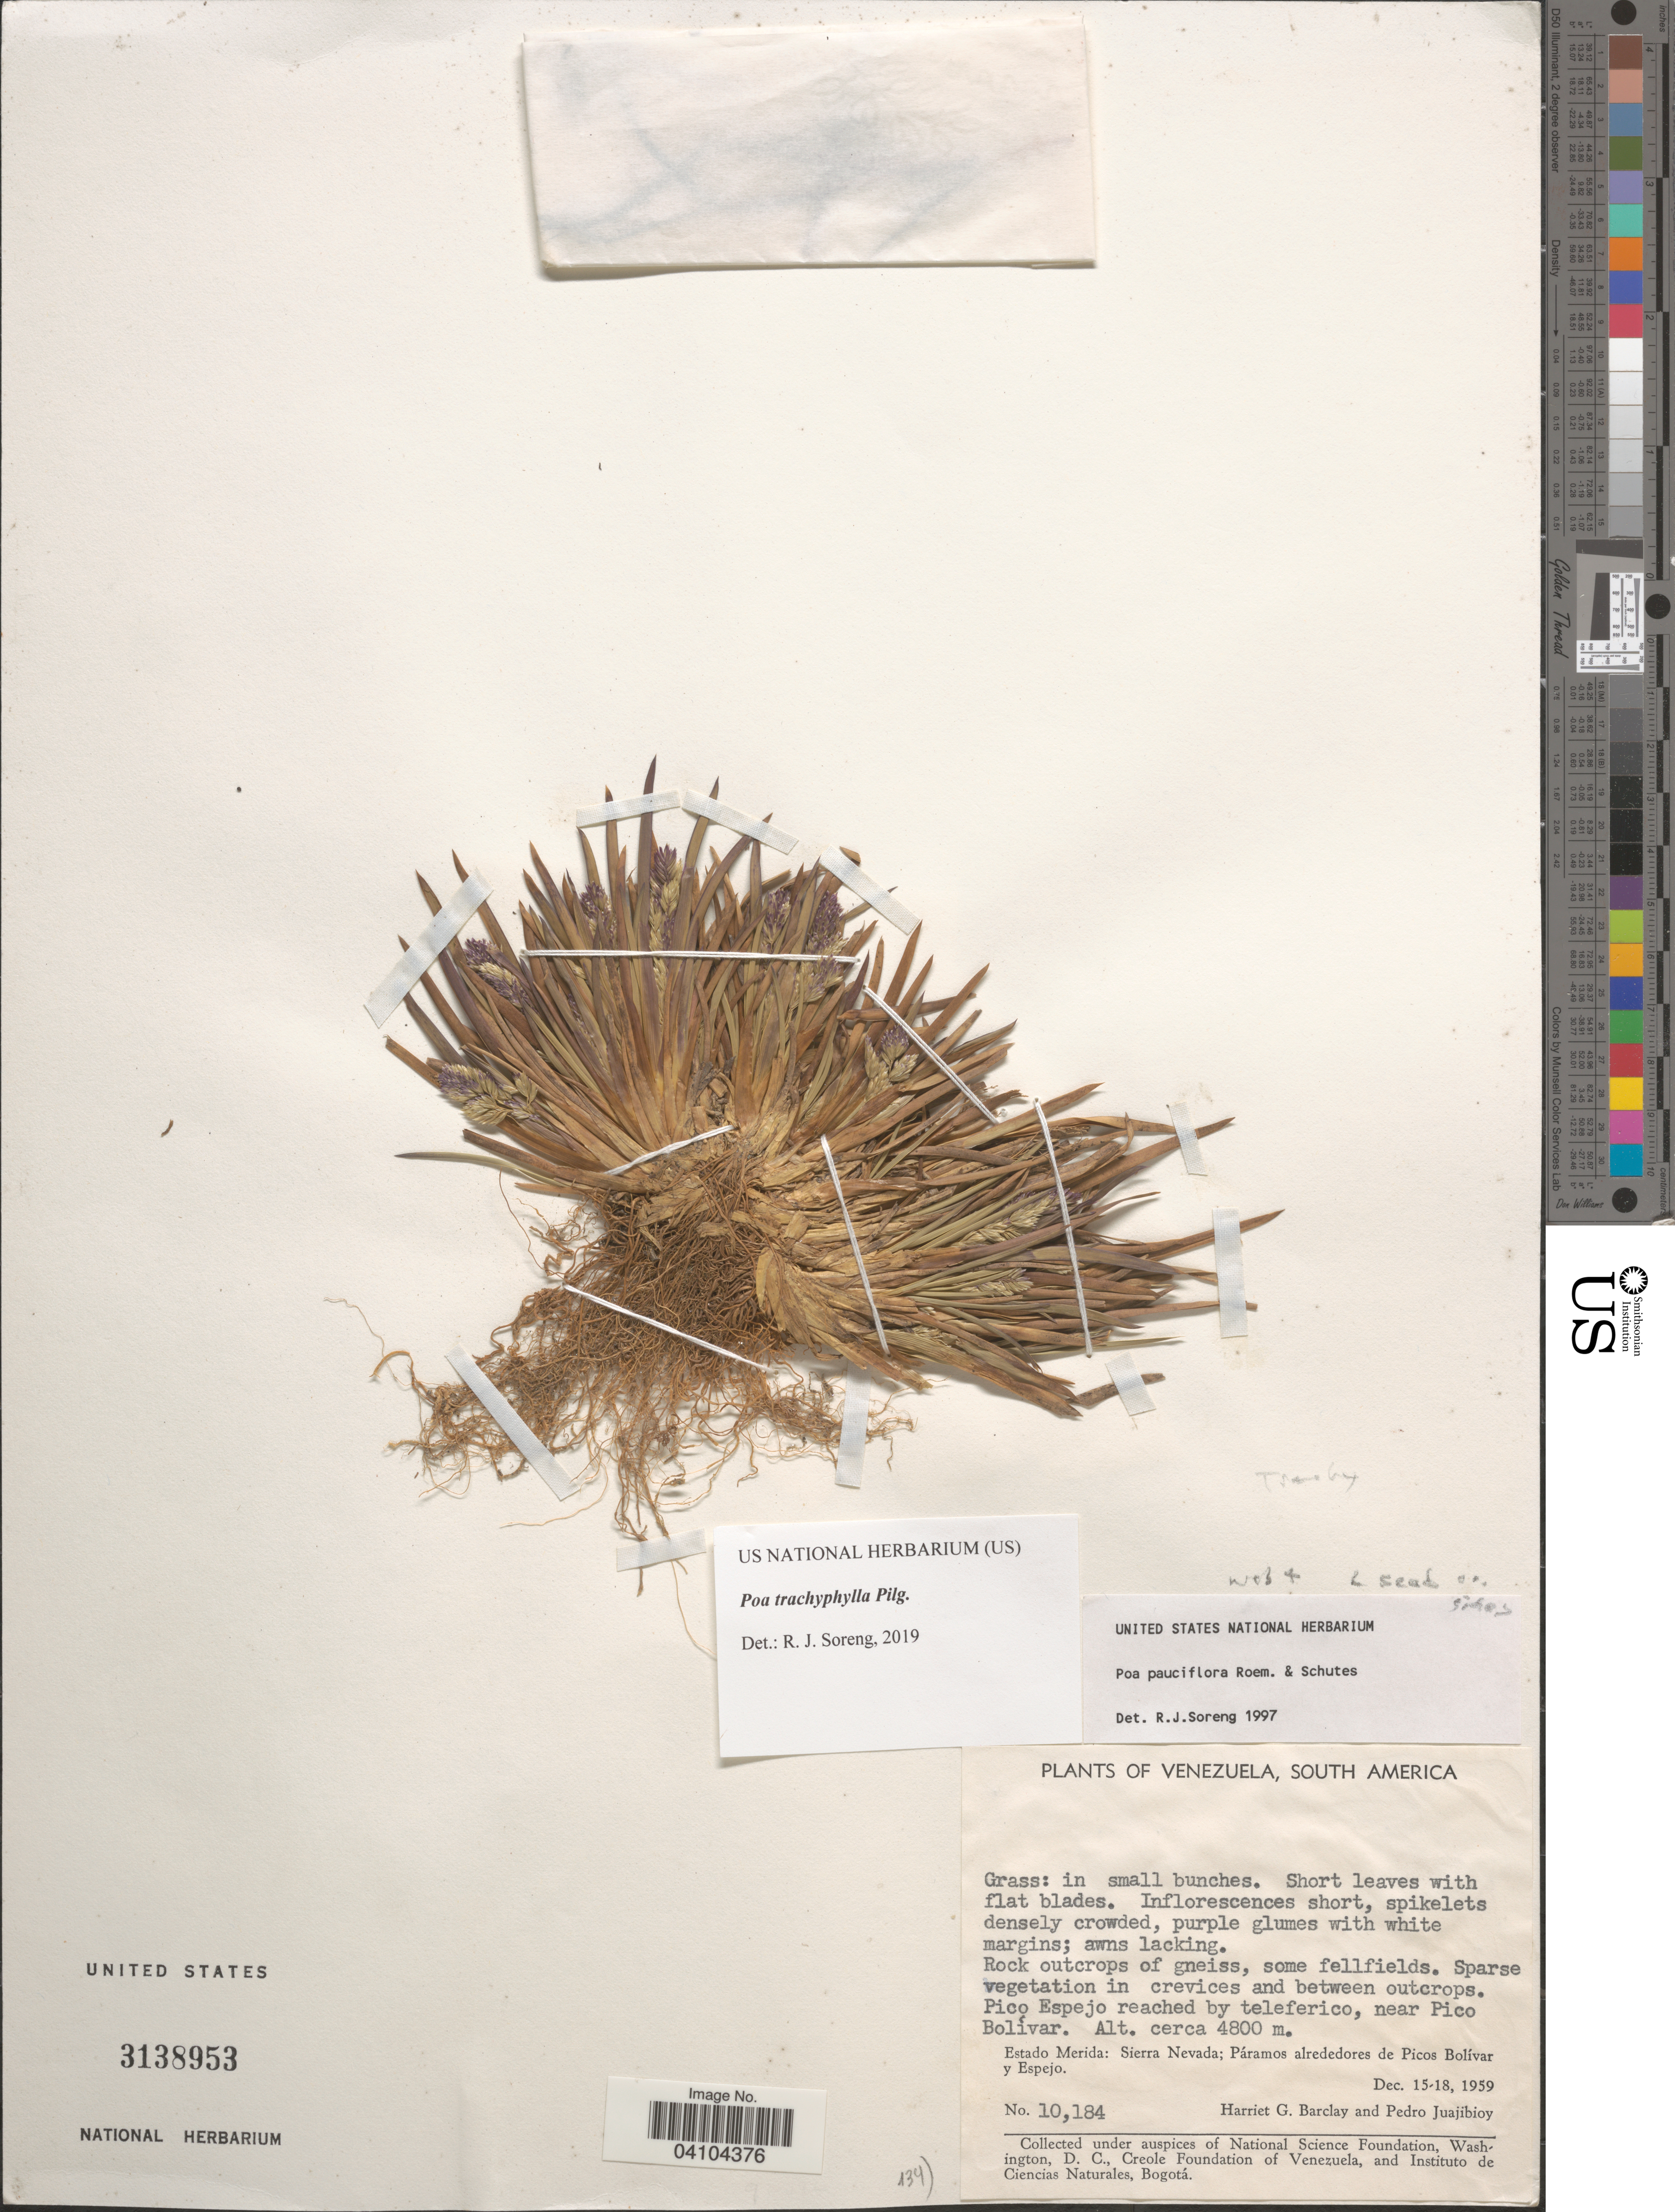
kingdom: Plantae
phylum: Tracheophyta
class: Liliopsida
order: Poales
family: Poaceae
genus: Poa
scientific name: Poa trachyphylla Hack., nom. illeg.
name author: Hack.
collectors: H. G. Barclay & P. Juaijibioy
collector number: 10184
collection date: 1959-12-15/1959-12-18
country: Venezuela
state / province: Merida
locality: Pico Espejo reached by teleferico, near Pico Bolívar. Sierra Nevada; Páramos alrededores de Picos Bolívar y Espejo.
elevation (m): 4800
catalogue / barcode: US 3138953